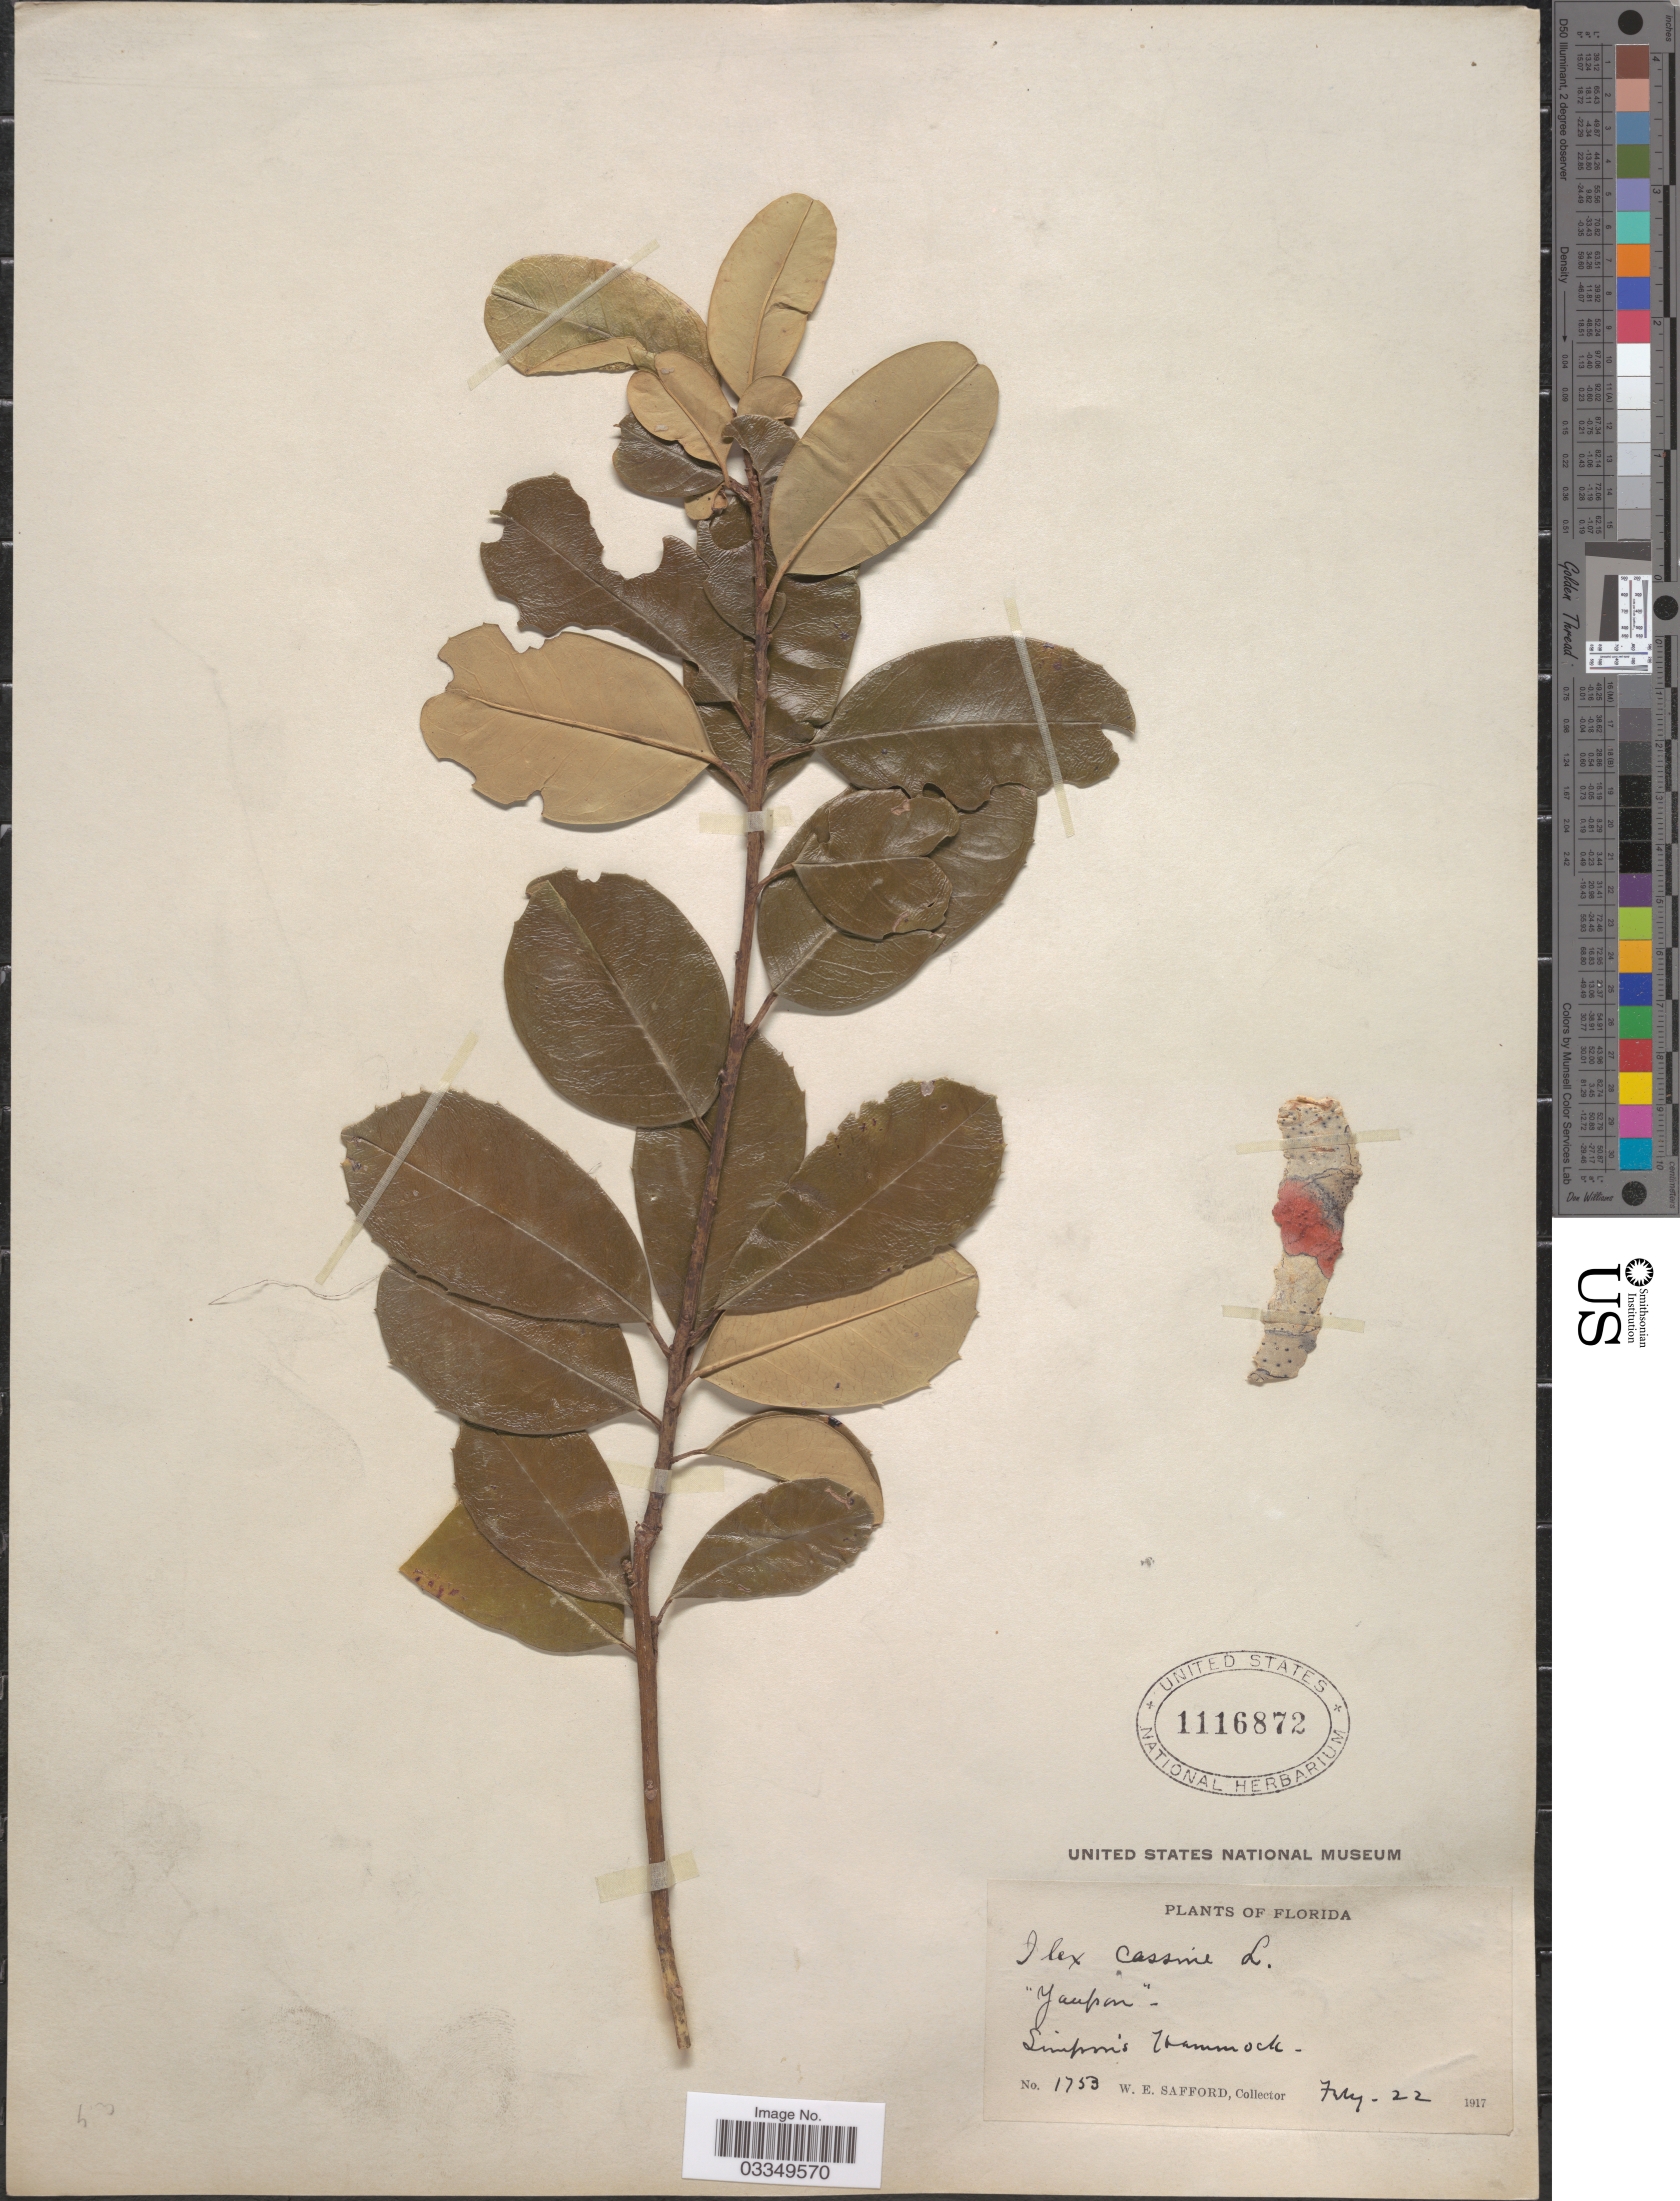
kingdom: Plantae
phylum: Tracheophyta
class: Magnoliopsida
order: Aquifoliales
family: Aquifoliaceae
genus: Ilex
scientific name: Ilex cassine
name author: L.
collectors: W. E. Safford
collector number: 1753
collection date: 1917-07-22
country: United States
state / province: Florida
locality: Simpson's Hammock.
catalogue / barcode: US 1116872